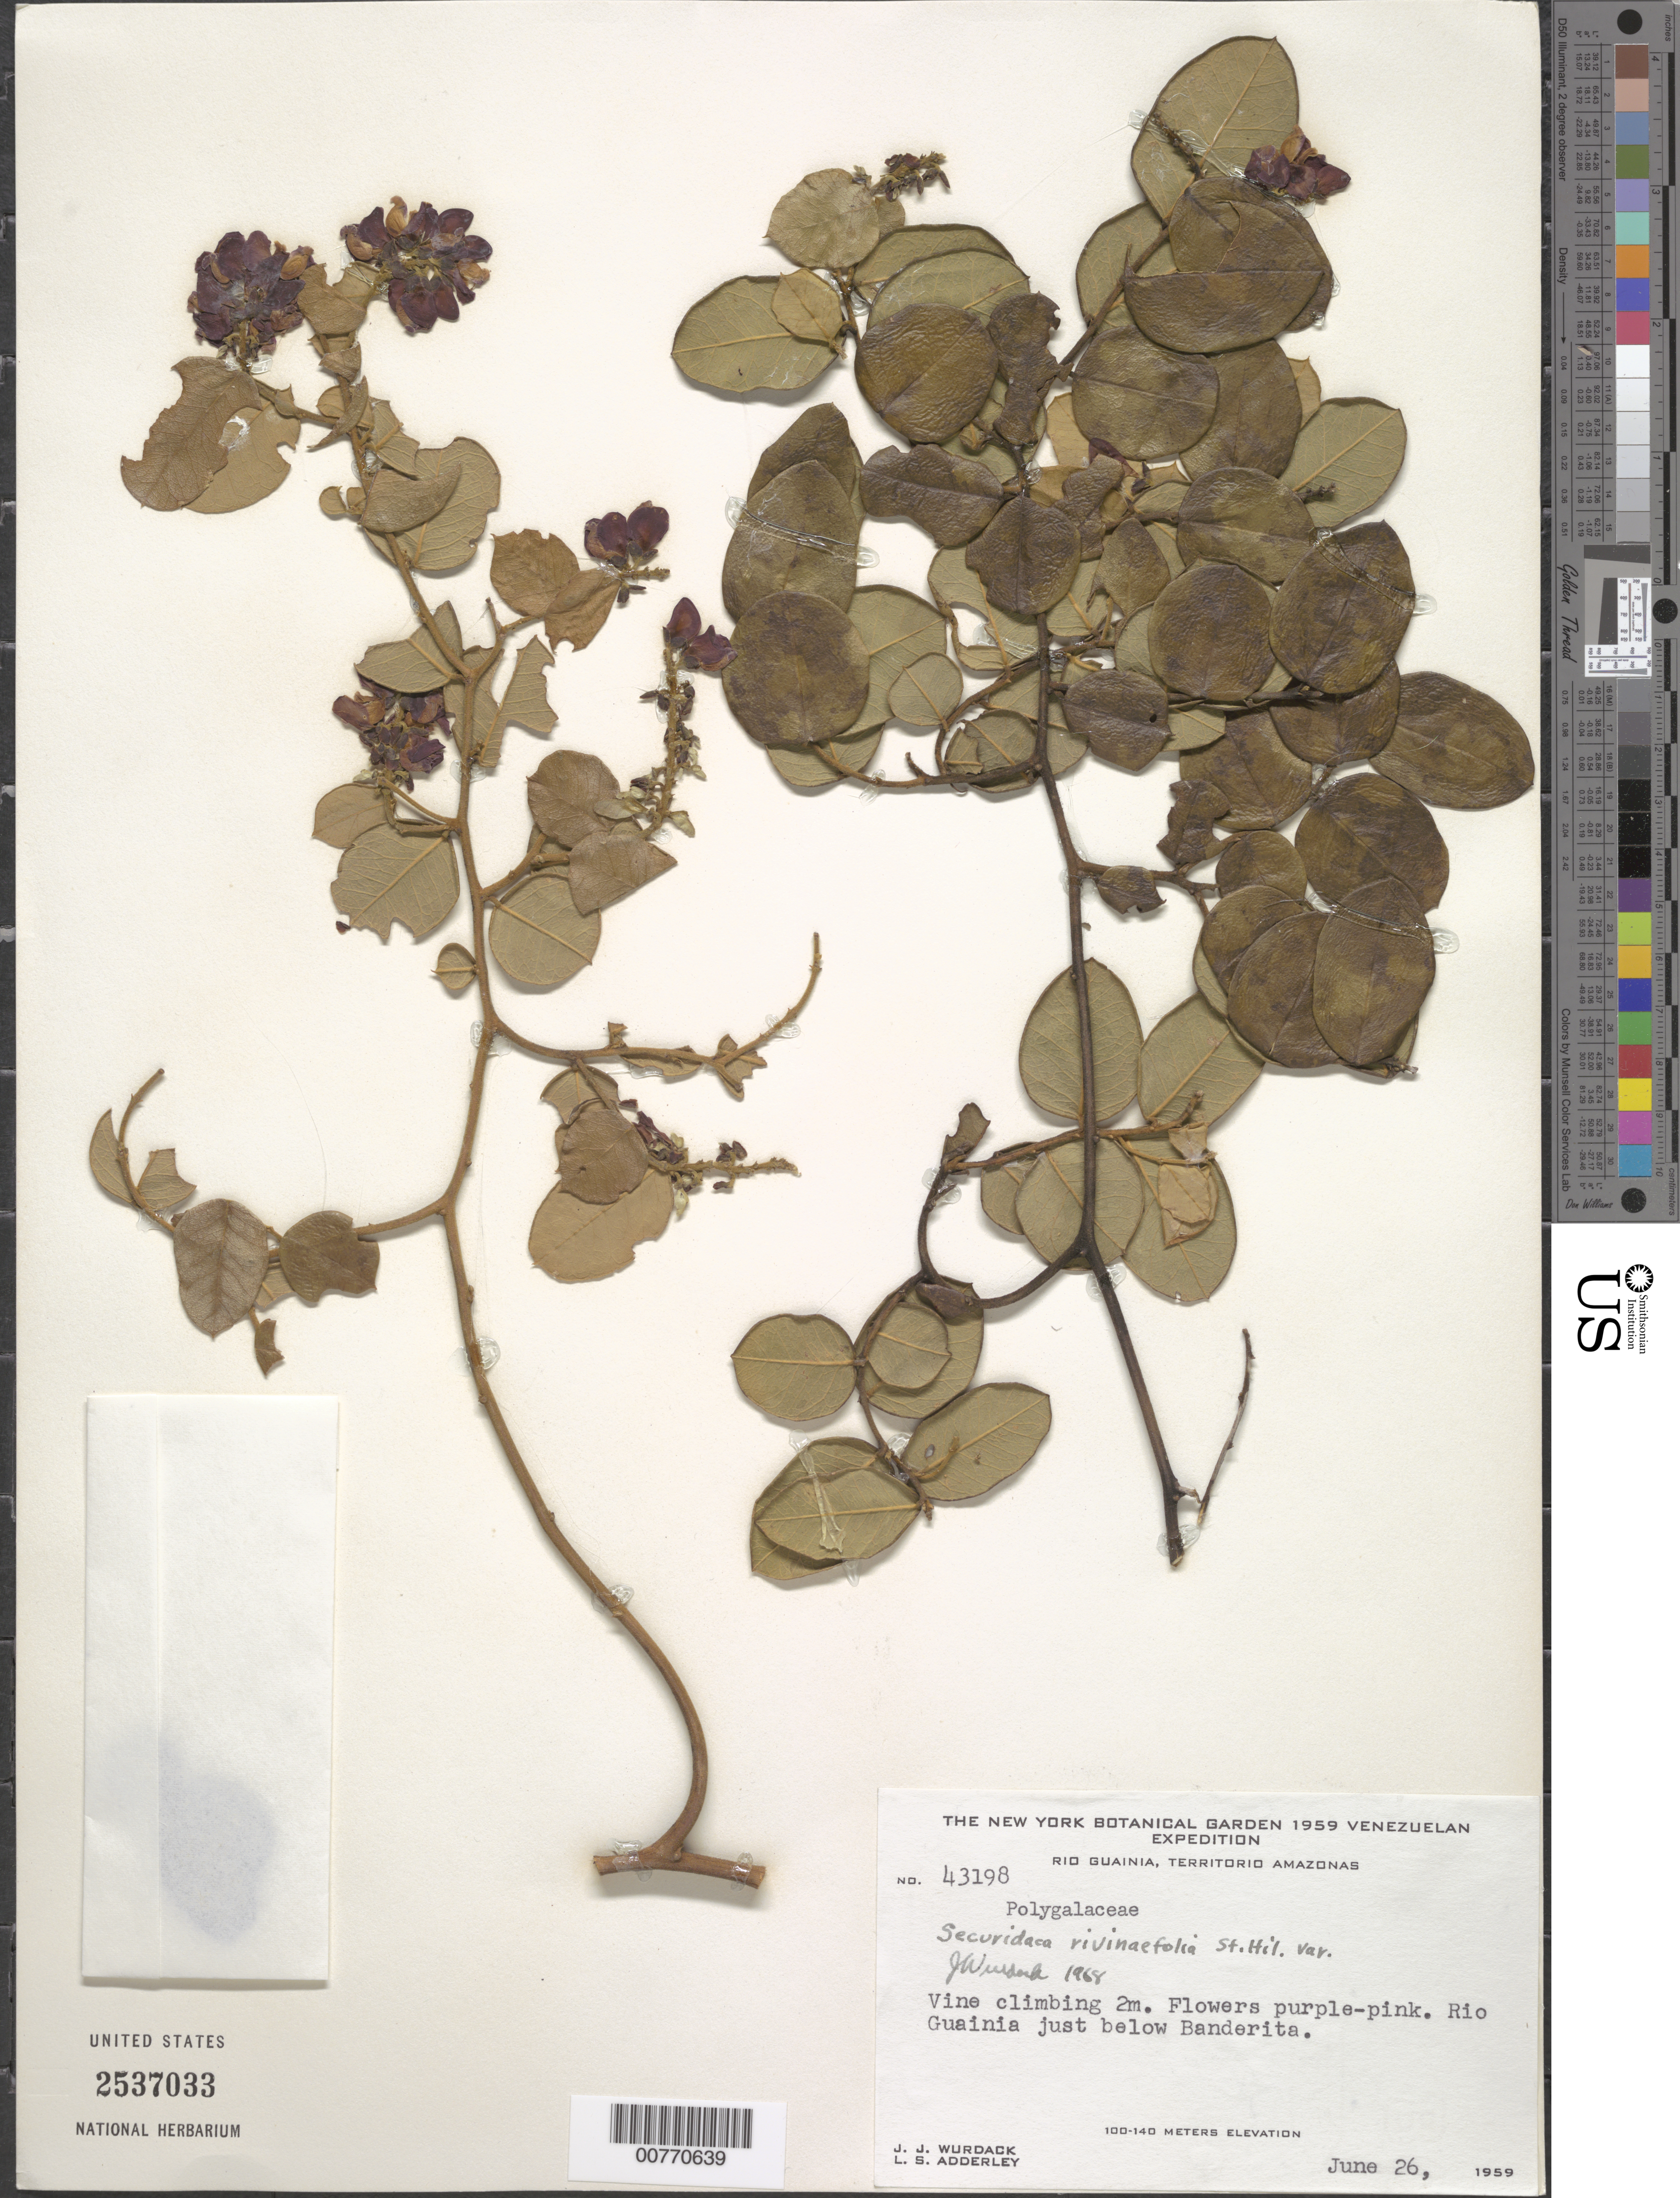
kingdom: Plantae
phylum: Tracheophyta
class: Magnoliopsida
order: Fabales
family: Polygalaceae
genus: Securidaca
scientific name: Securidaca rivinifolia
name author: A. St.-Hil. & Moq.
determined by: Wurdack, John J., (US), US (UNITED STATES)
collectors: J. J. Wurdack & L. S. Adderley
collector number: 43198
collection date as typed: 26-Jun-59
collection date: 1959-06-26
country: Venezuela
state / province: Amazonas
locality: Río Guainia, below Banderita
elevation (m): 100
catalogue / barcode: US 2537033